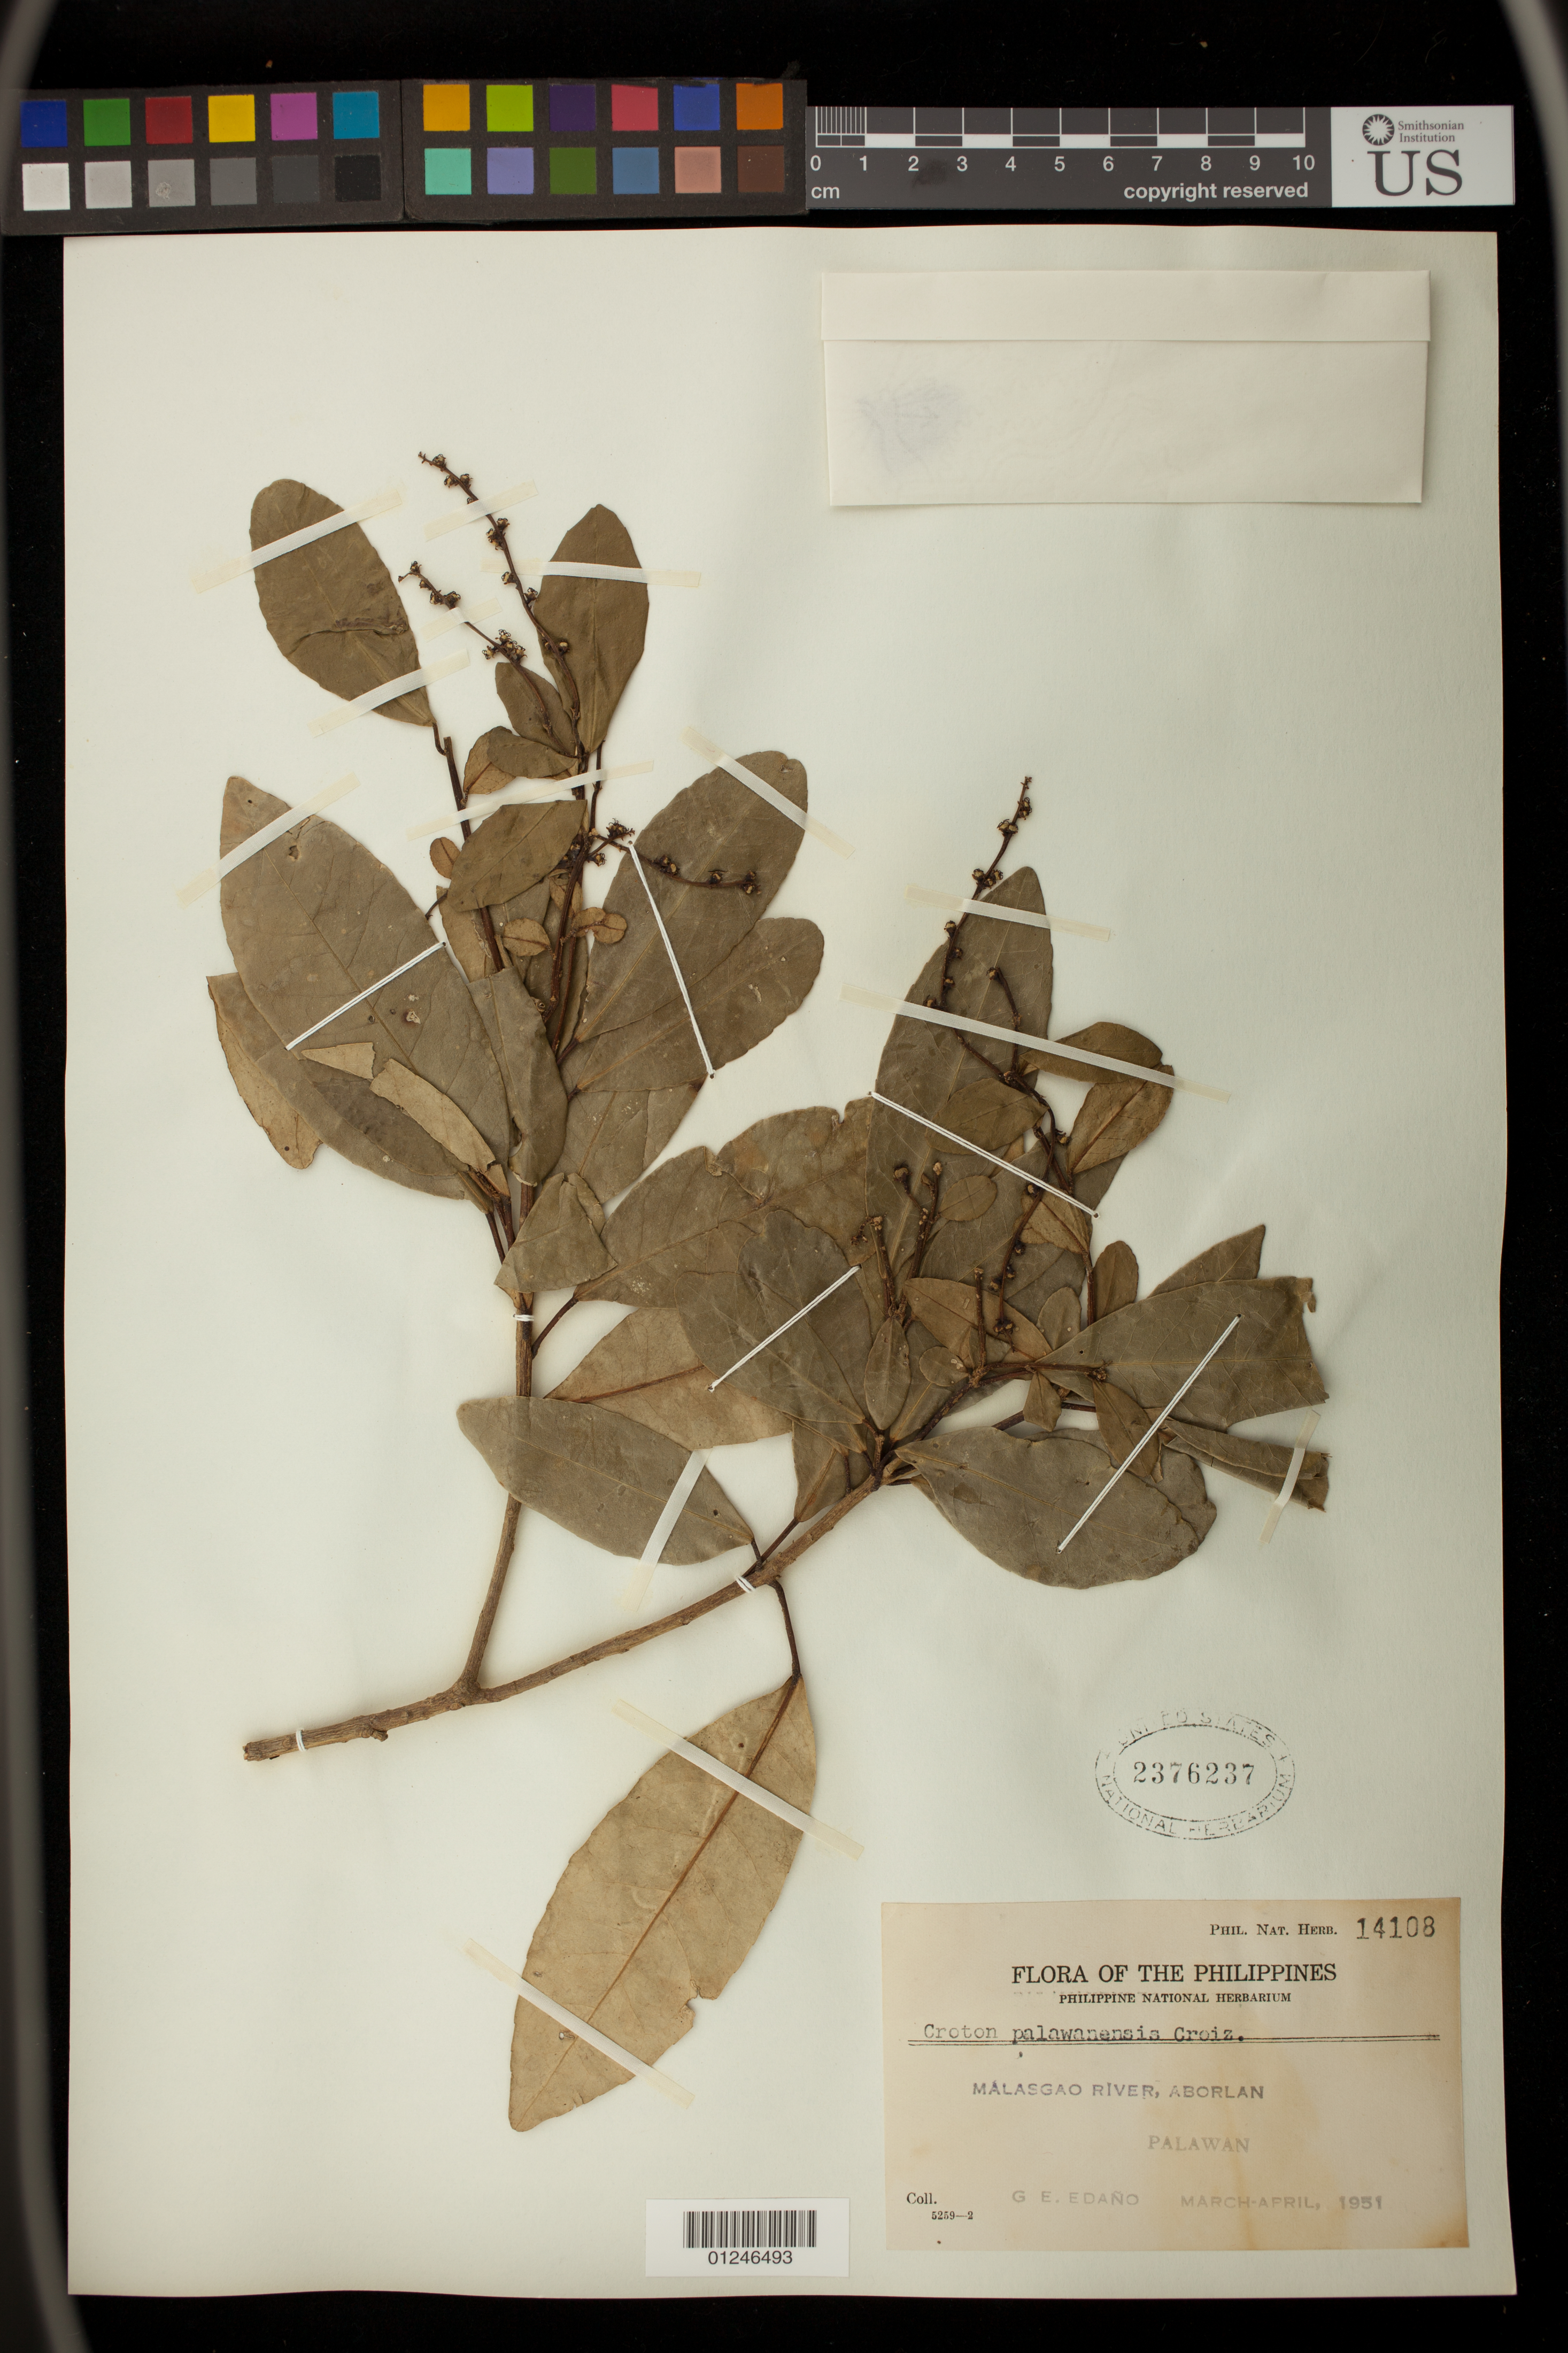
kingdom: Plantae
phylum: Tracheophyta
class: Magnoliopsida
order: Malpighiales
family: Euphorbiaceae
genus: Croton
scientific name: Croton palawanensis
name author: Merr. ex Croizat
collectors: G. E. Edaño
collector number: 14108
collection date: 1951-03-01/1951-04-01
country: Philippines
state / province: Mimaropa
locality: Malasgao River, Aborlan, Palawan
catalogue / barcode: US 2376237